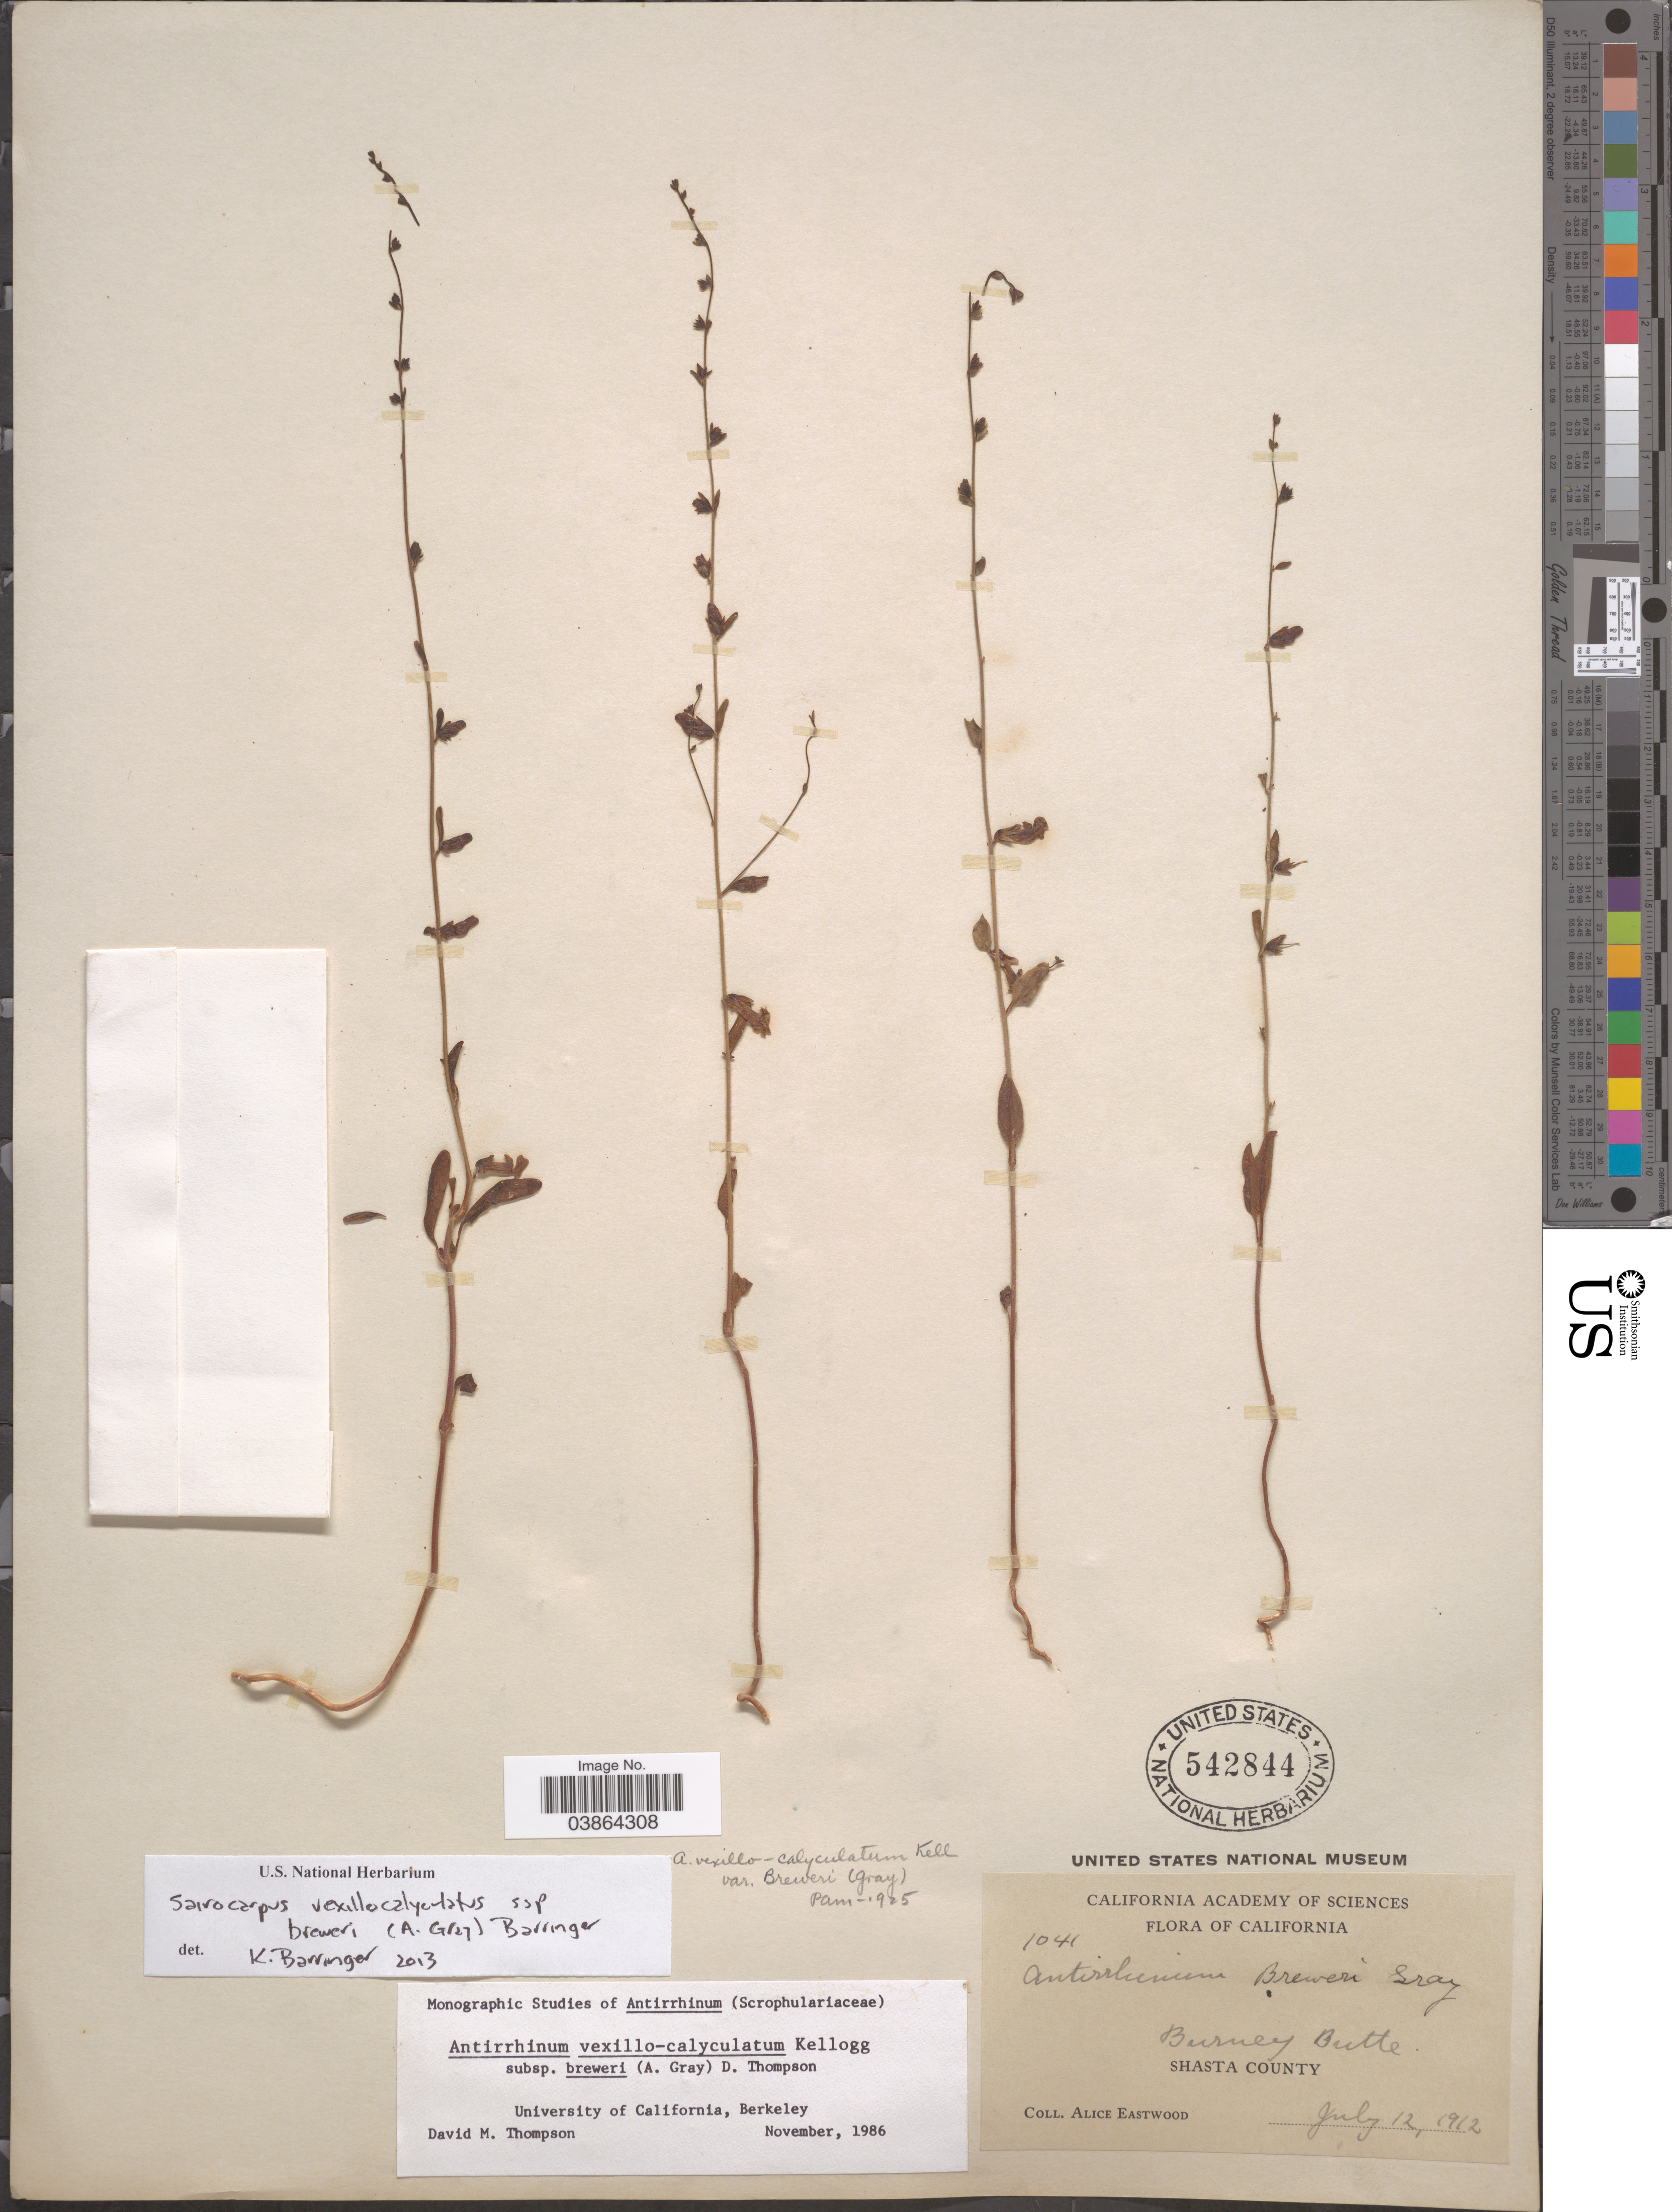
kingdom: Plantae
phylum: Tracheophyta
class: Magnoliopsida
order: Lamiales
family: Plantaginaceae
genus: Sairocarpus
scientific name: Sairocarpus vexillocalyculatus subsp. breweri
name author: (A. Gray) Barringer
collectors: A. Eastwood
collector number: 1041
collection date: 1912-07-12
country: United States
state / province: California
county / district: Shasta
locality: Burney Butte. Shasta County.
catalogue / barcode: US 542844